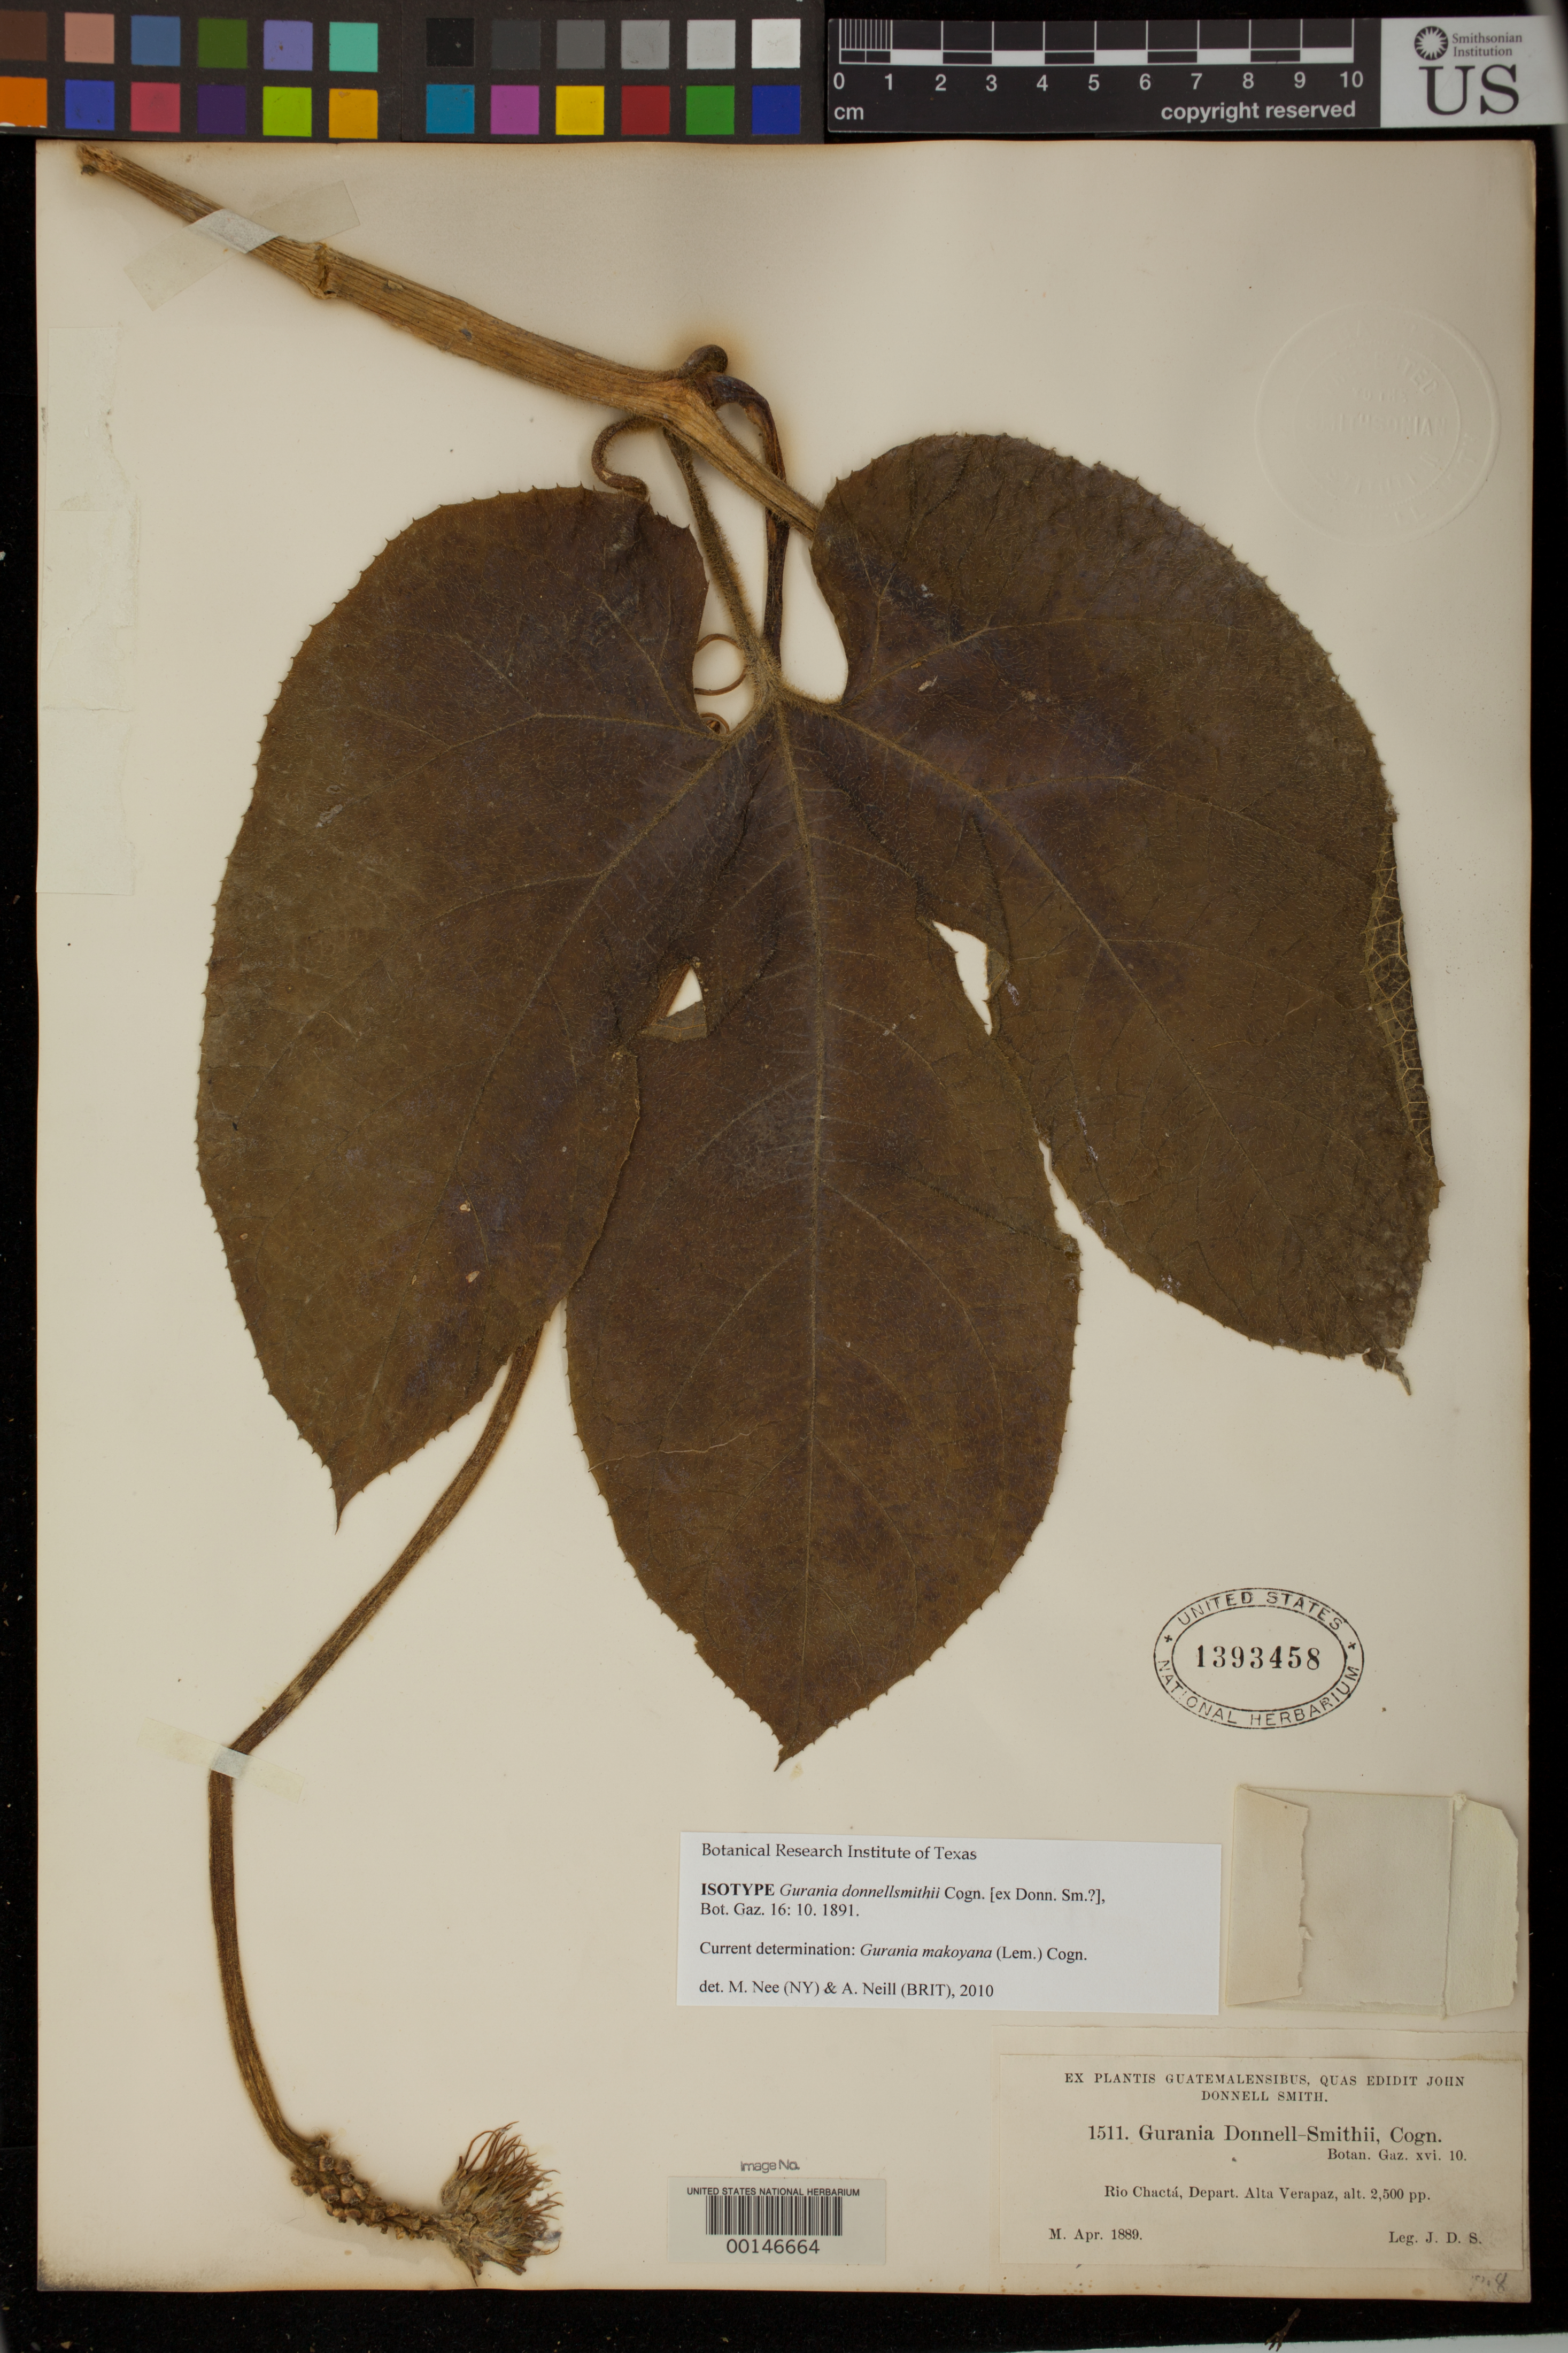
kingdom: Plantae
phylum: Tracheophyta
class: Magnoliopsida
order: Cucurbitales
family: Cucurbitaceae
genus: Gurania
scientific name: Gurania donnell-smithii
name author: Cogn. in Donn. Sm.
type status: Isotype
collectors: J. Donnell Smith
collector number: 1511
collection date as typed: Apr 1889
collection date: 1889-04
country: Guatemala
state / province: Alta Verapaz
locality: Rio Chacta.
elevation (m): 762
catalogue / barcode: US 1393458